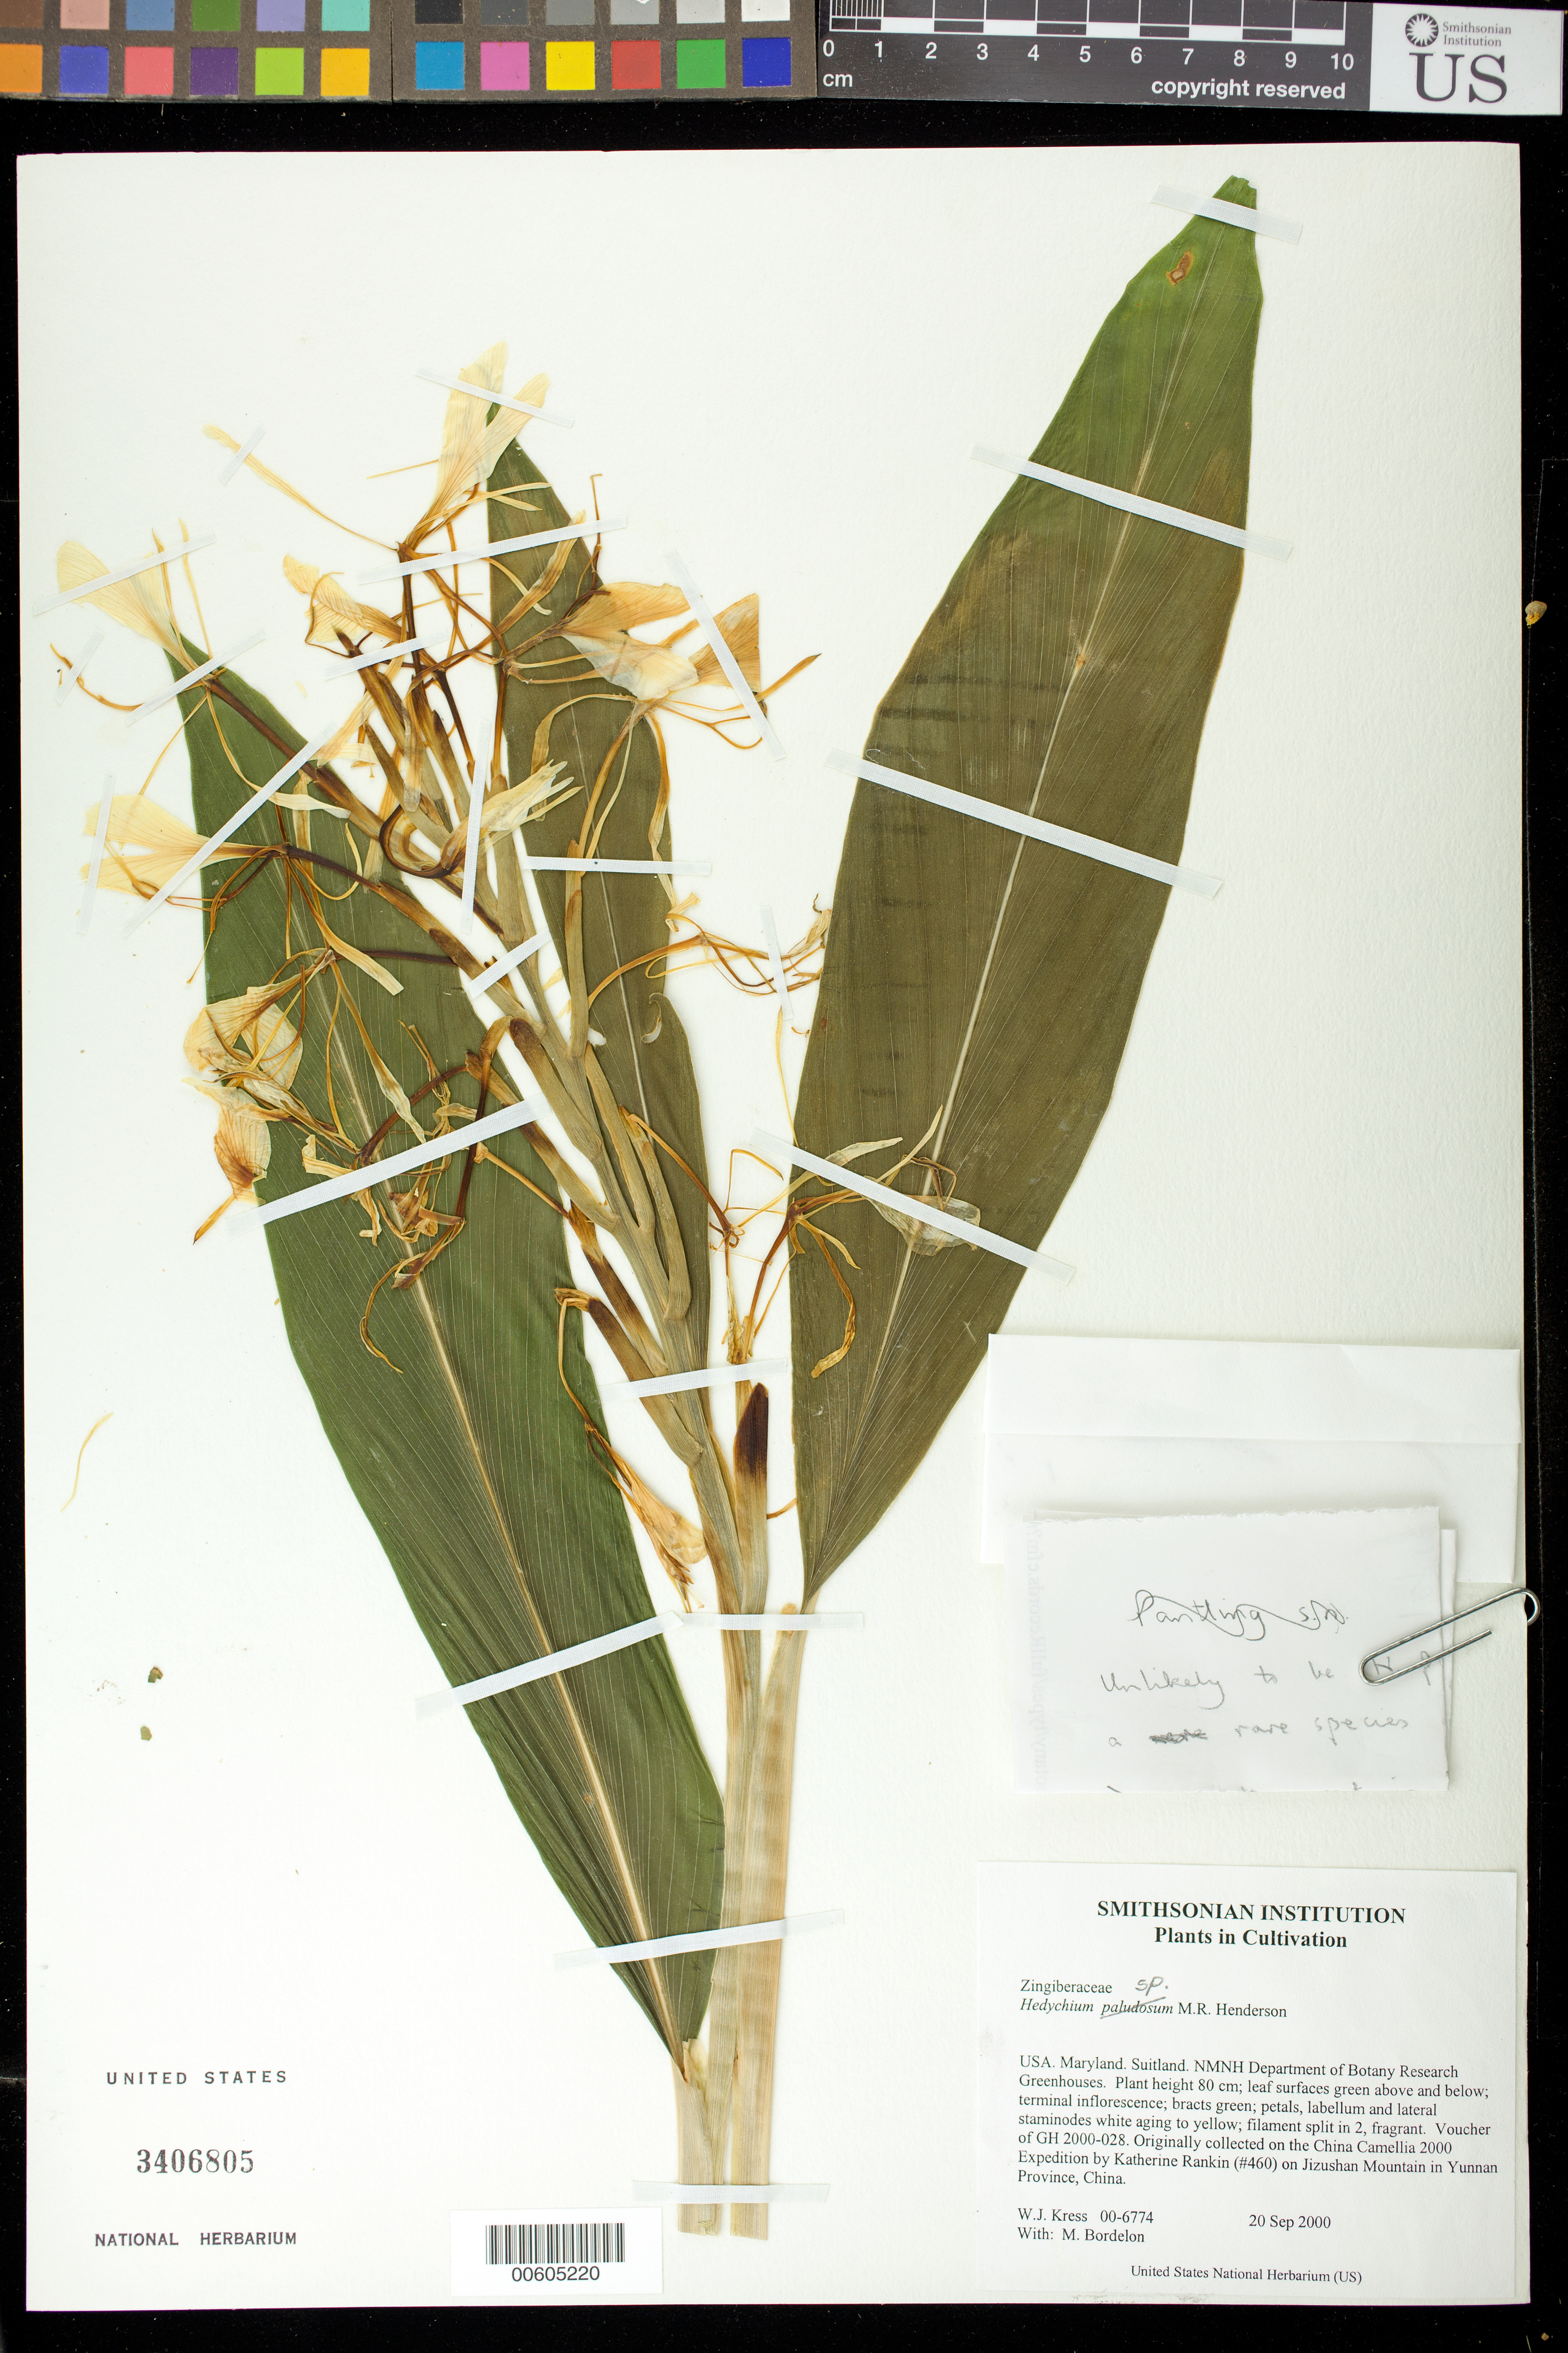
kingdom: Plantae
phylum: Tracheophyta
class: Liliopsida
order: Zingiberales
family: Zingiberaceae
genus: Hedychium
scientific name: Hedychium sp.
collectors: W. J. Kress & M. Bordelon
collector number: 00-6774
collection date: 2000-09-20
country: United States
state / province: Maryland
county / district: Prince George's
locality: NMNH Botany Research Greenhouses. Suitland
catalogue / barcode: US 3406805